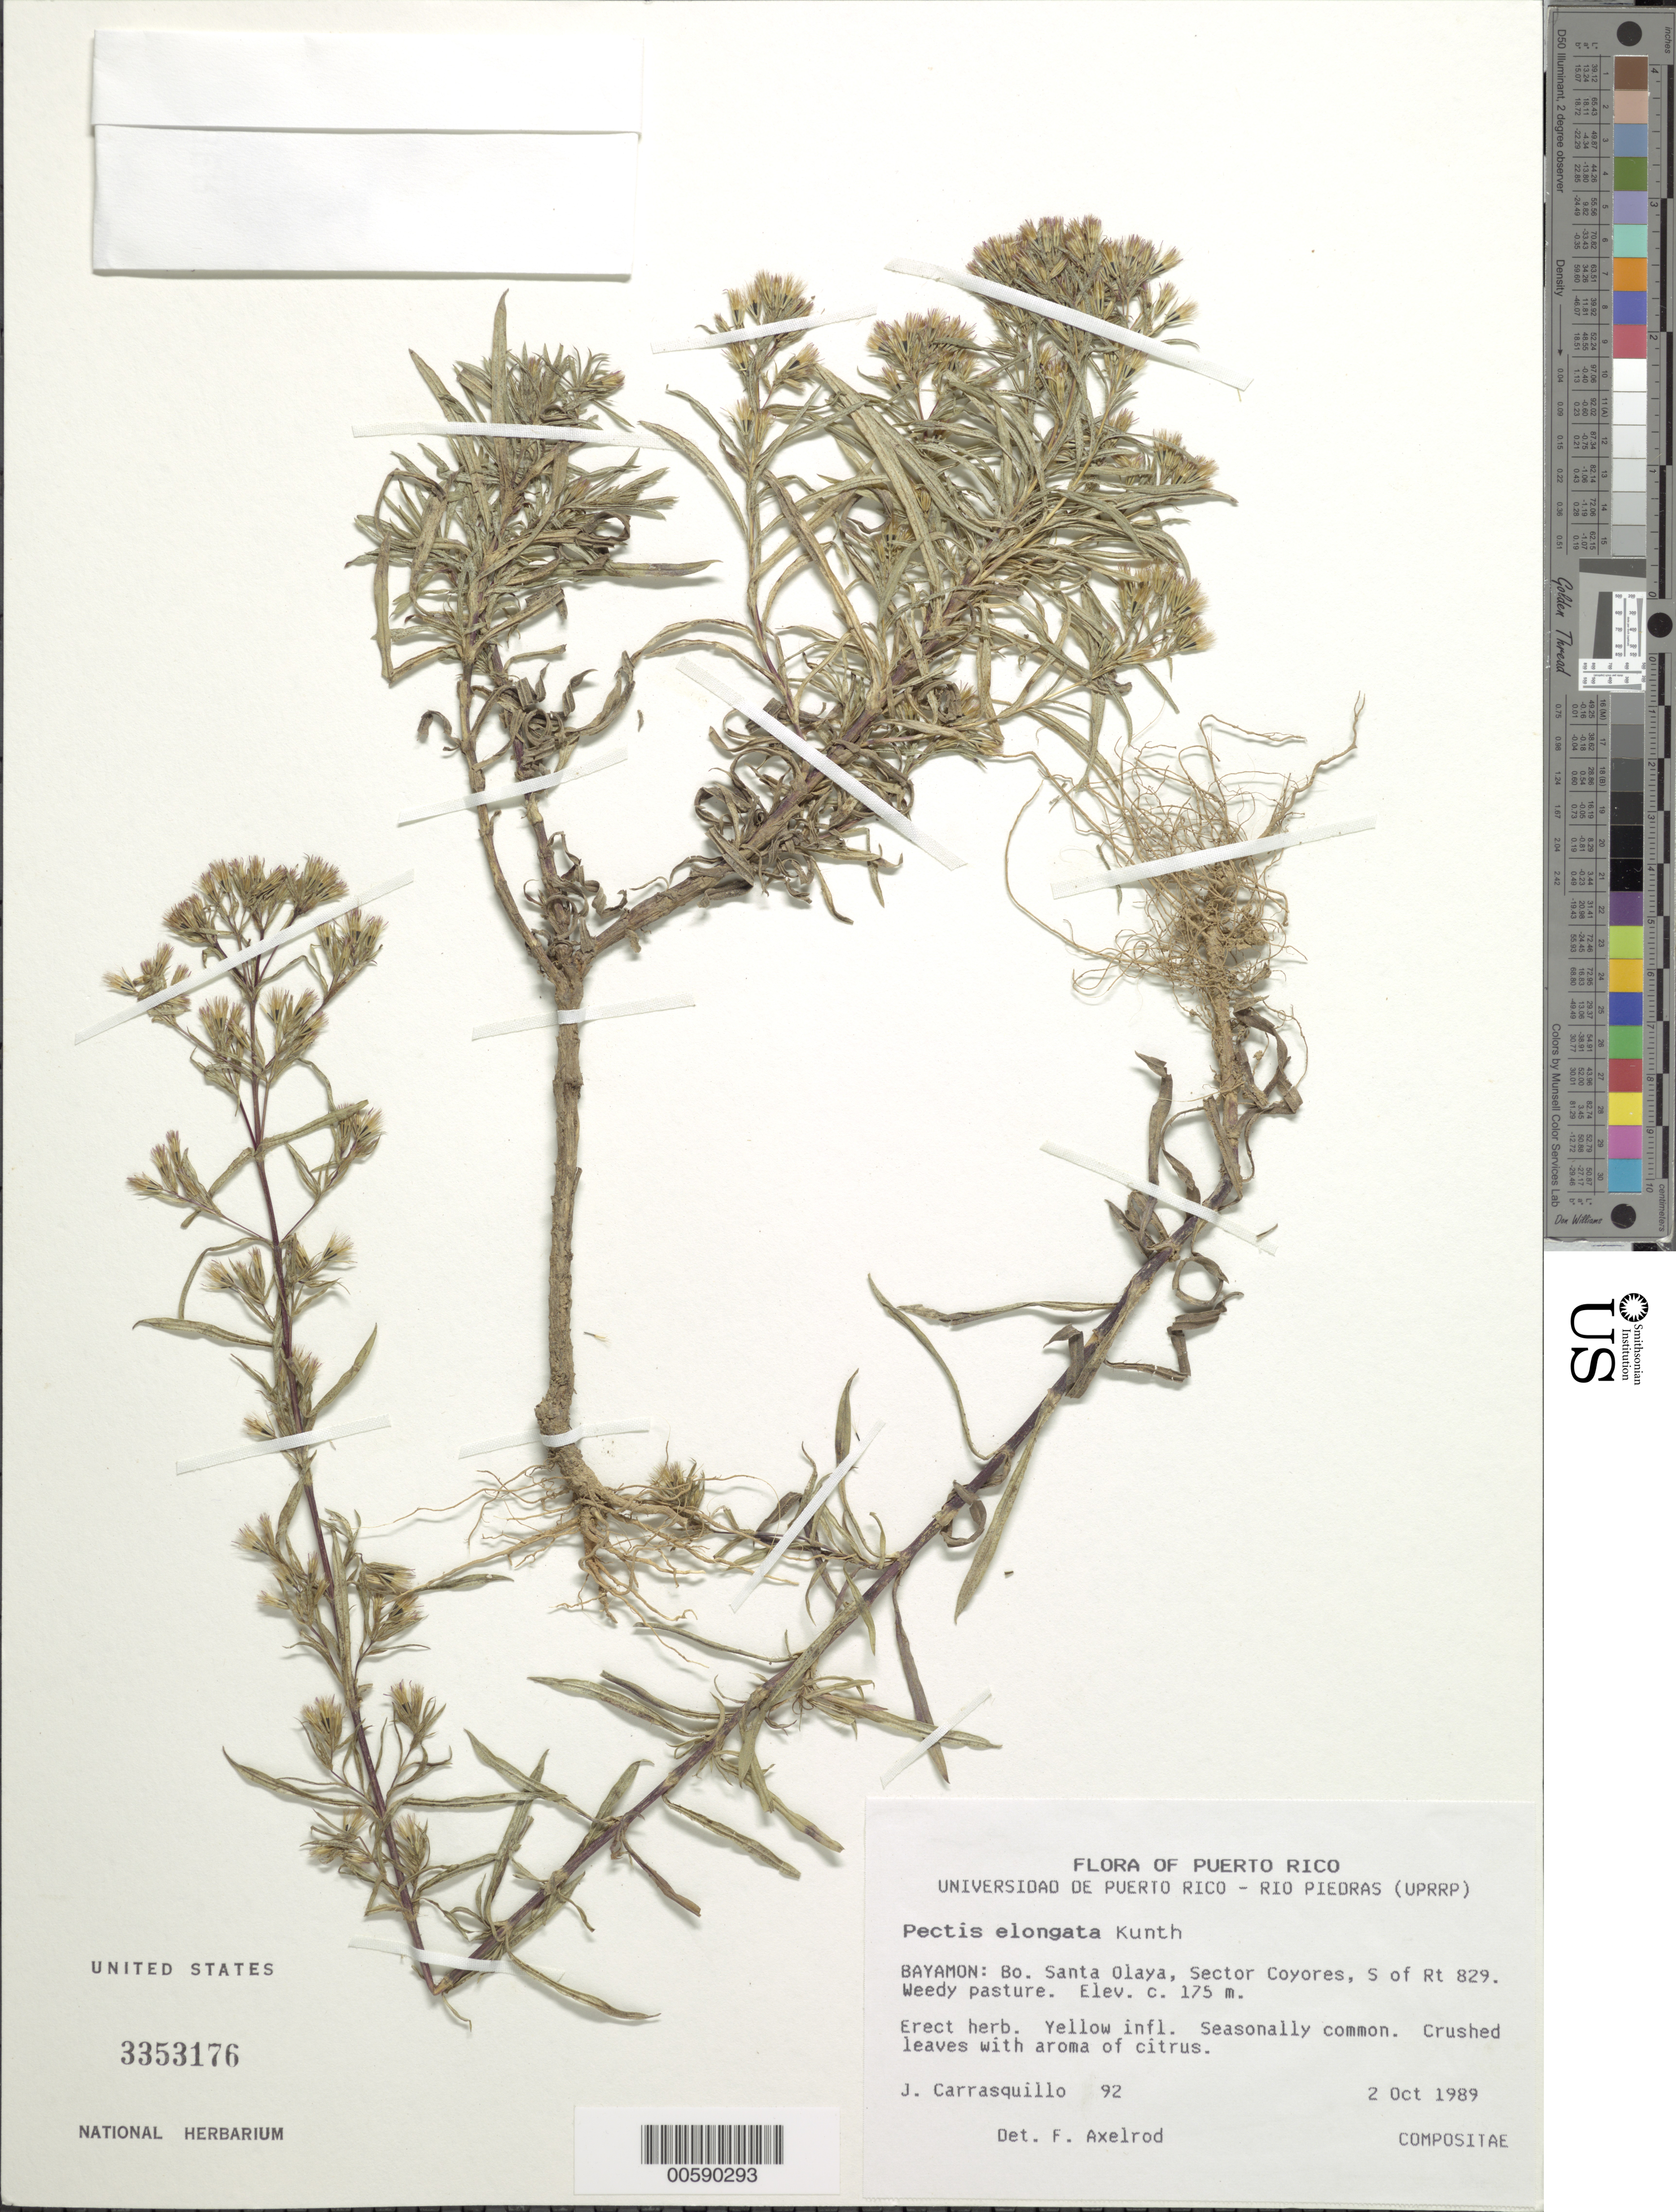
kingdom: Plantae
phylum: Tracheophyta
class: Magnoliopsida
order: Asterales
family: Asteraceae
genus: Pectis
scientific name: Pectis elongata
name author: Kunth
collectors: J. Carrasquillo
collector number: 92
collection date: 1989-10-02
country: Puerto Rico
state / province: Bayamón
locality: Bo. Santa Olaya, Sector Coyores, S of Rt 829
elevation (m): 175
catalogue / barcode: US 3353176